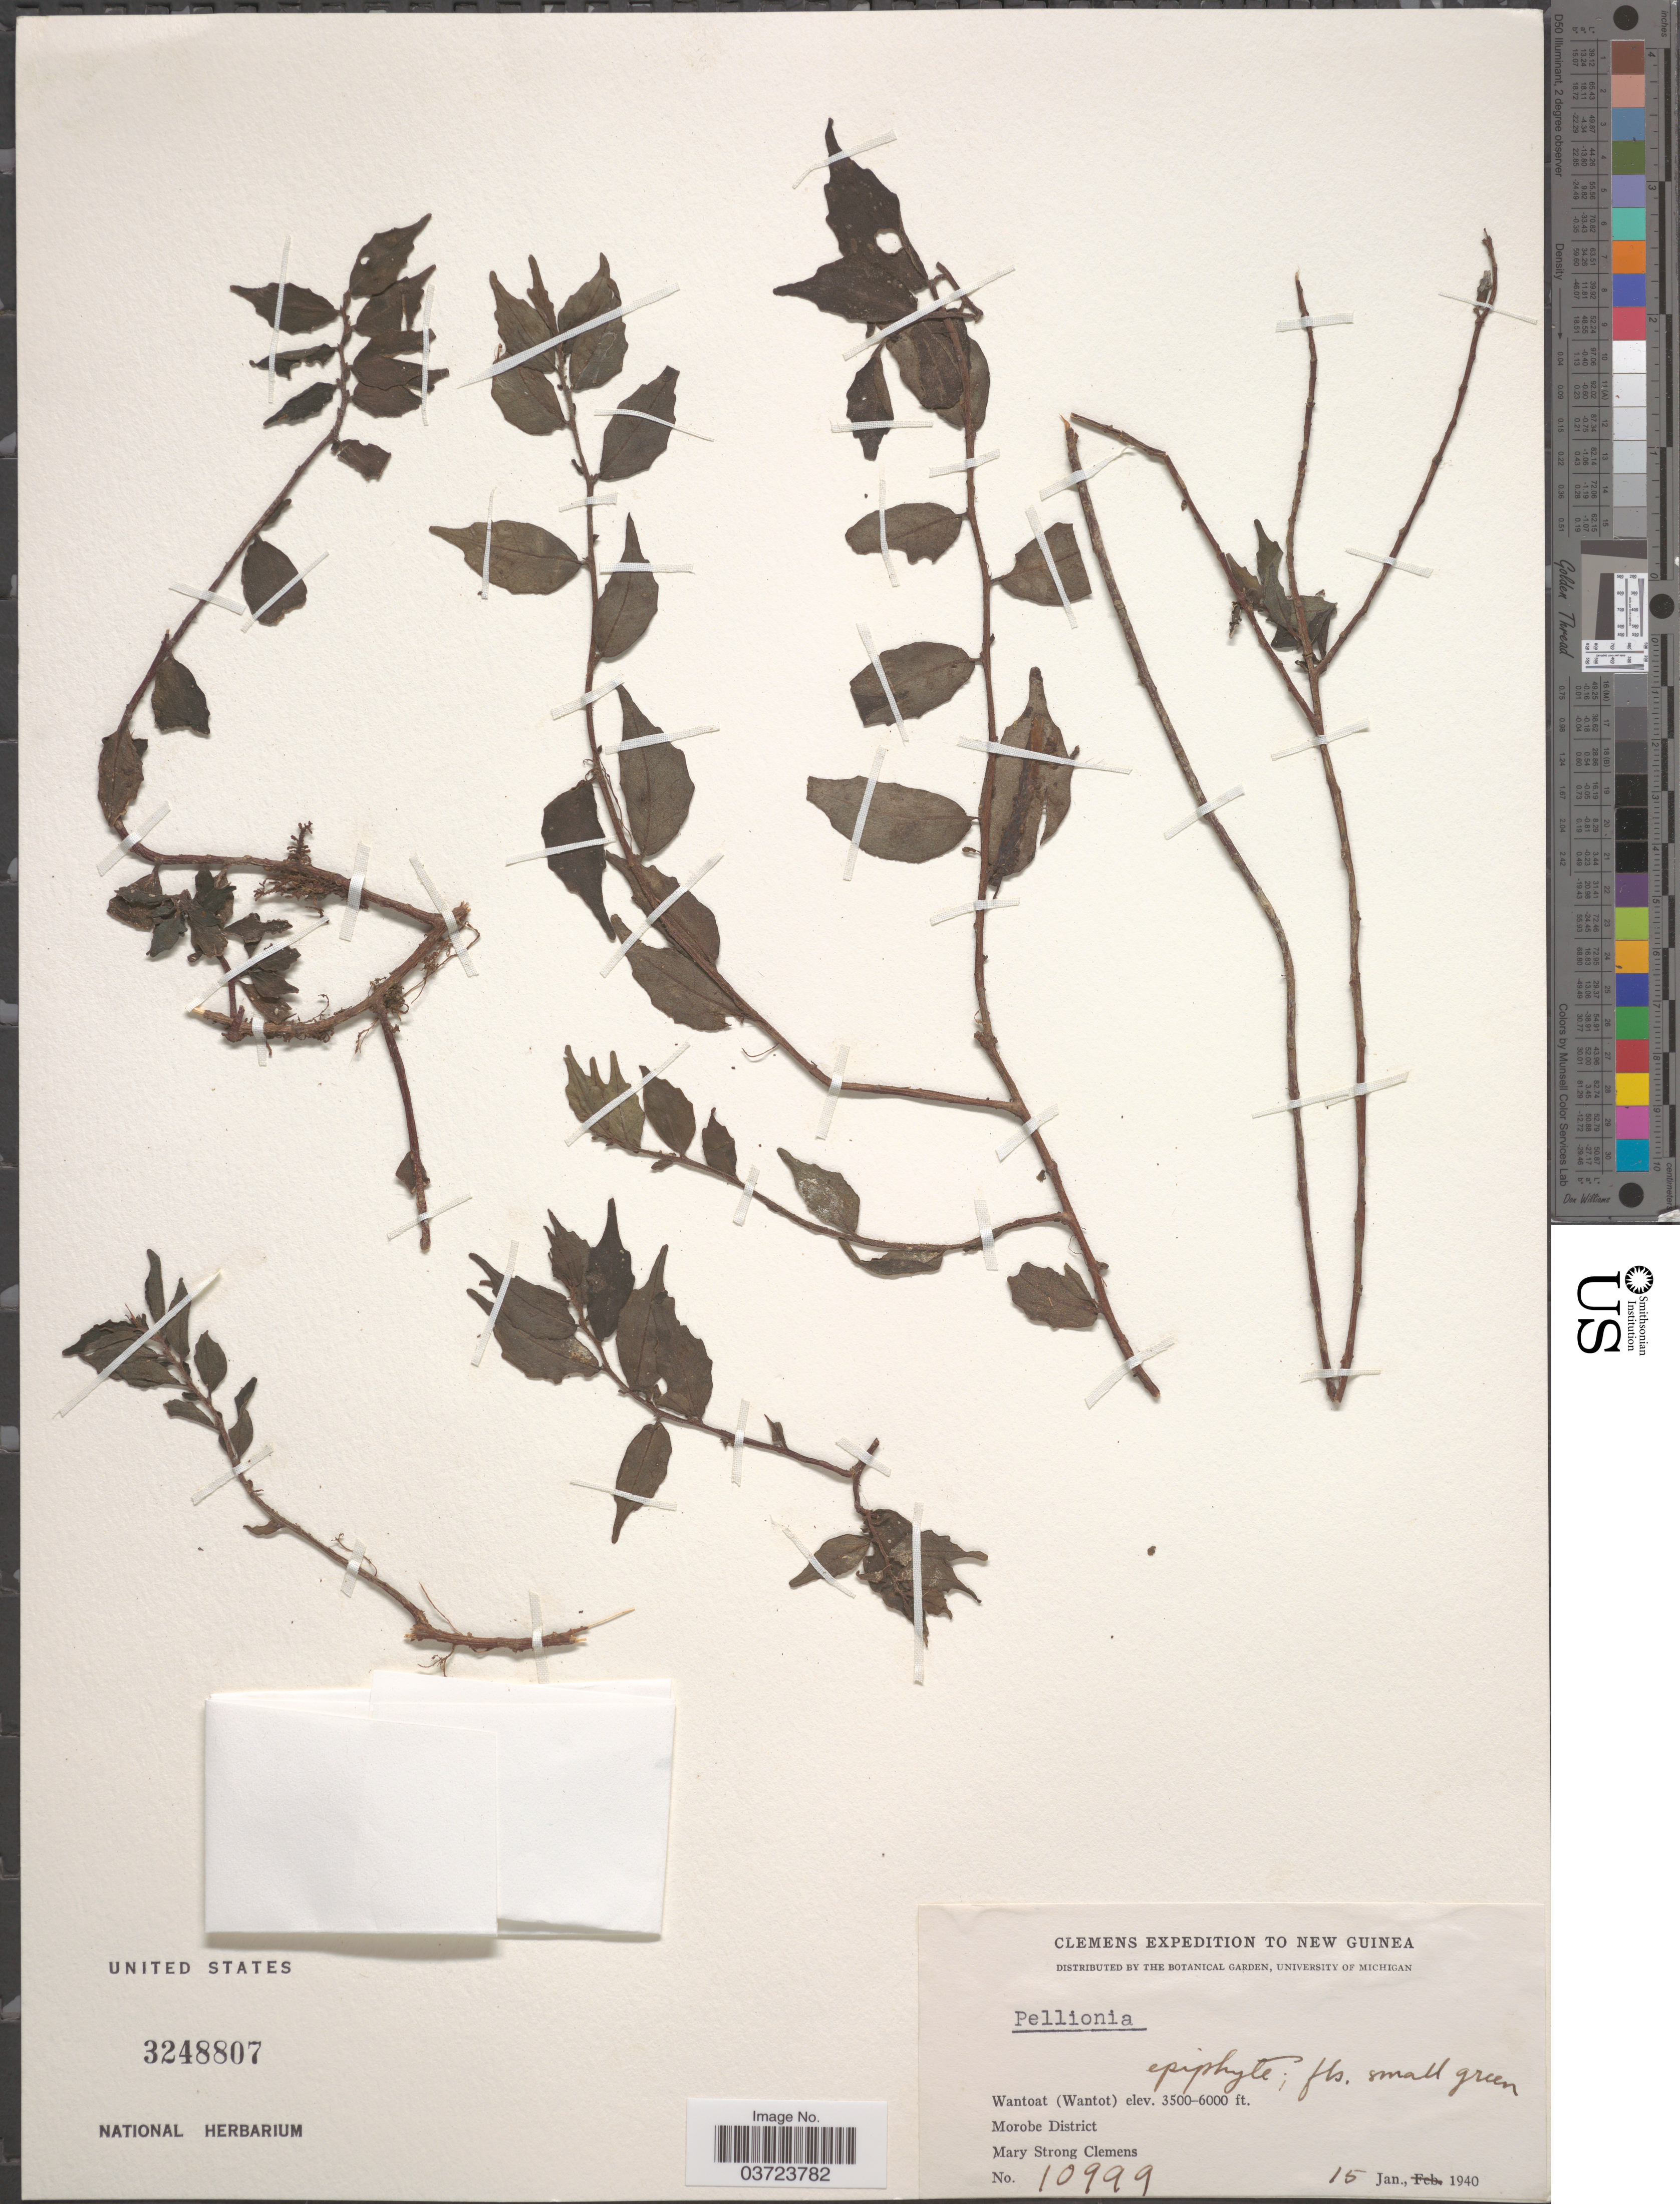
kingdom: Plantae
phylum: Tracheophyta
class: Magnoliopsida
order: Rosales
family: Urticaceae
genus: Pellionia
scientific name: Pellionia sp.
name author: Gaudich.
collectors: M. S. Clemens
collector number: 10999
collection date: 1940-01-15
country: Papua New Guinea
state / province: Morobe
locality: New Guinea. Wantoat (Wantot) Morobe District.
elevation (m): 1067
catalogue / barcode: US 3248807